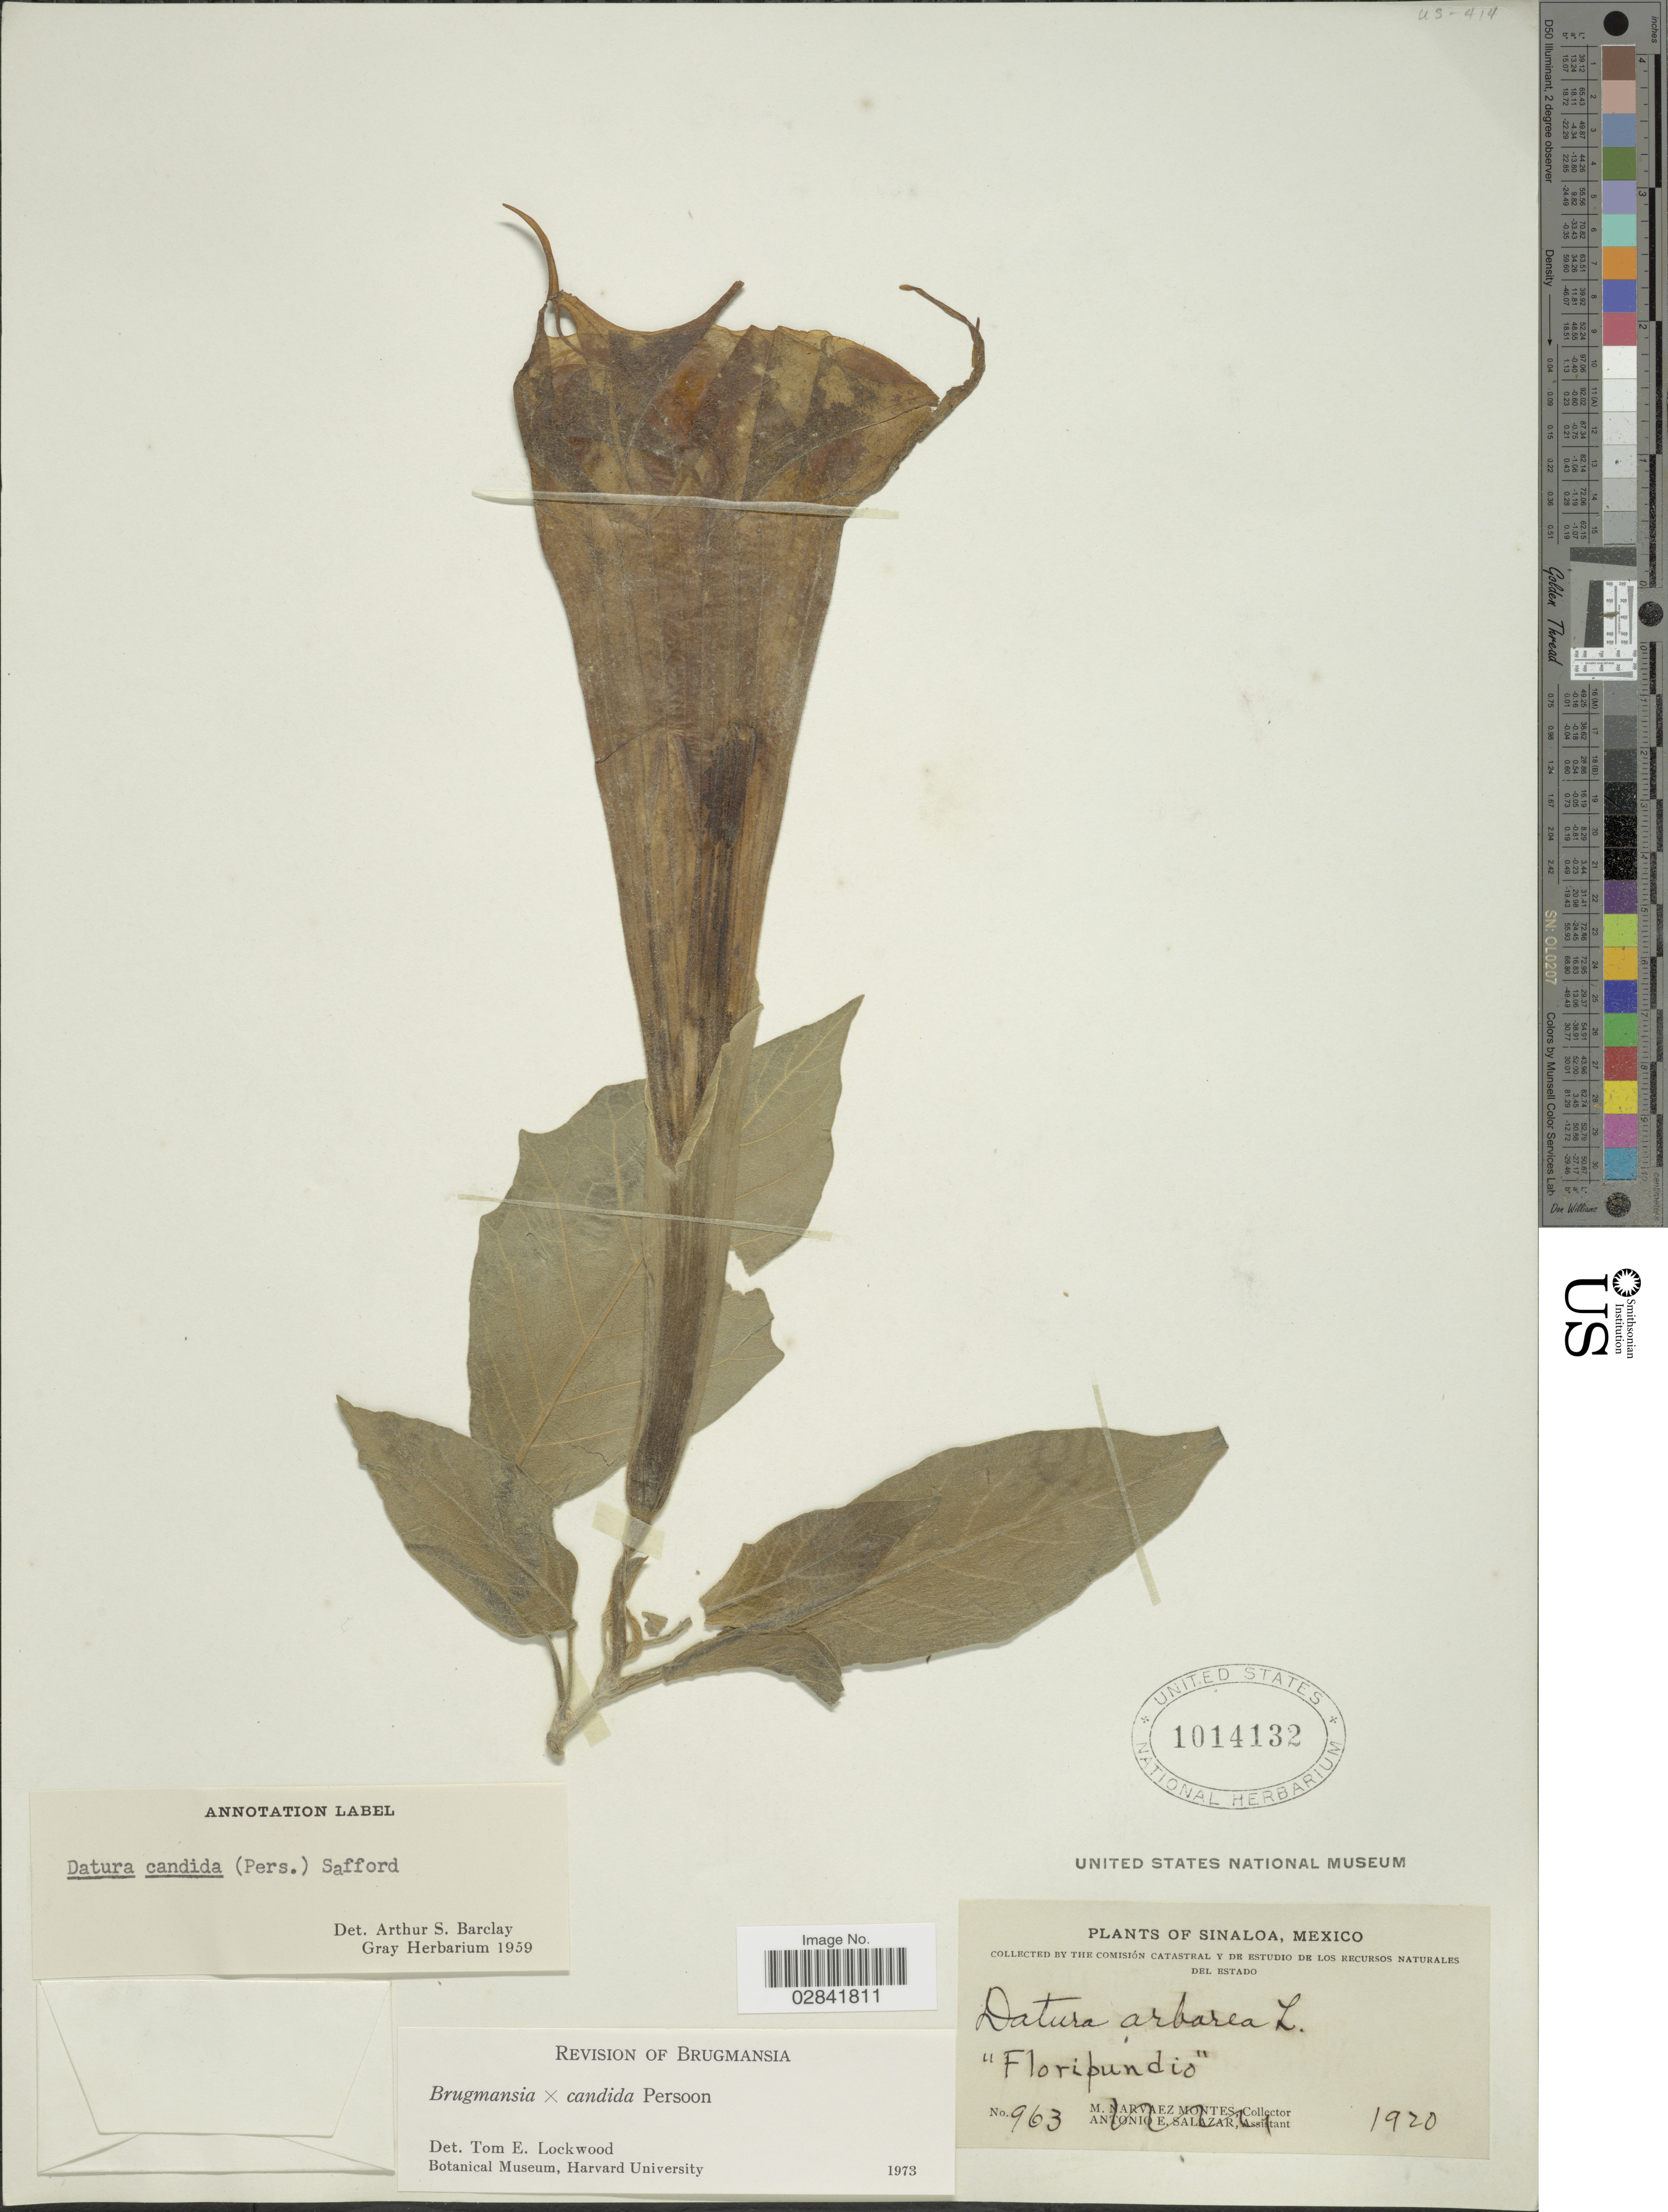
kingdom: Plantae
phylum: Tracheophyta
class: Magnoliopsida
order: Solanales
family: Solanaceae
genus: Brugmansia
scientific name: Brugmansia x candida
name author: Pers.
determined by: Lockwood, T. E.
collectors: Comisión Catastral & De Estudio de Los Recursos Naturales del Estado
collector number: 963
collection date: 1920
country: Mexico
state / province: Sinaloa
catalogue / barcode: US 1014132